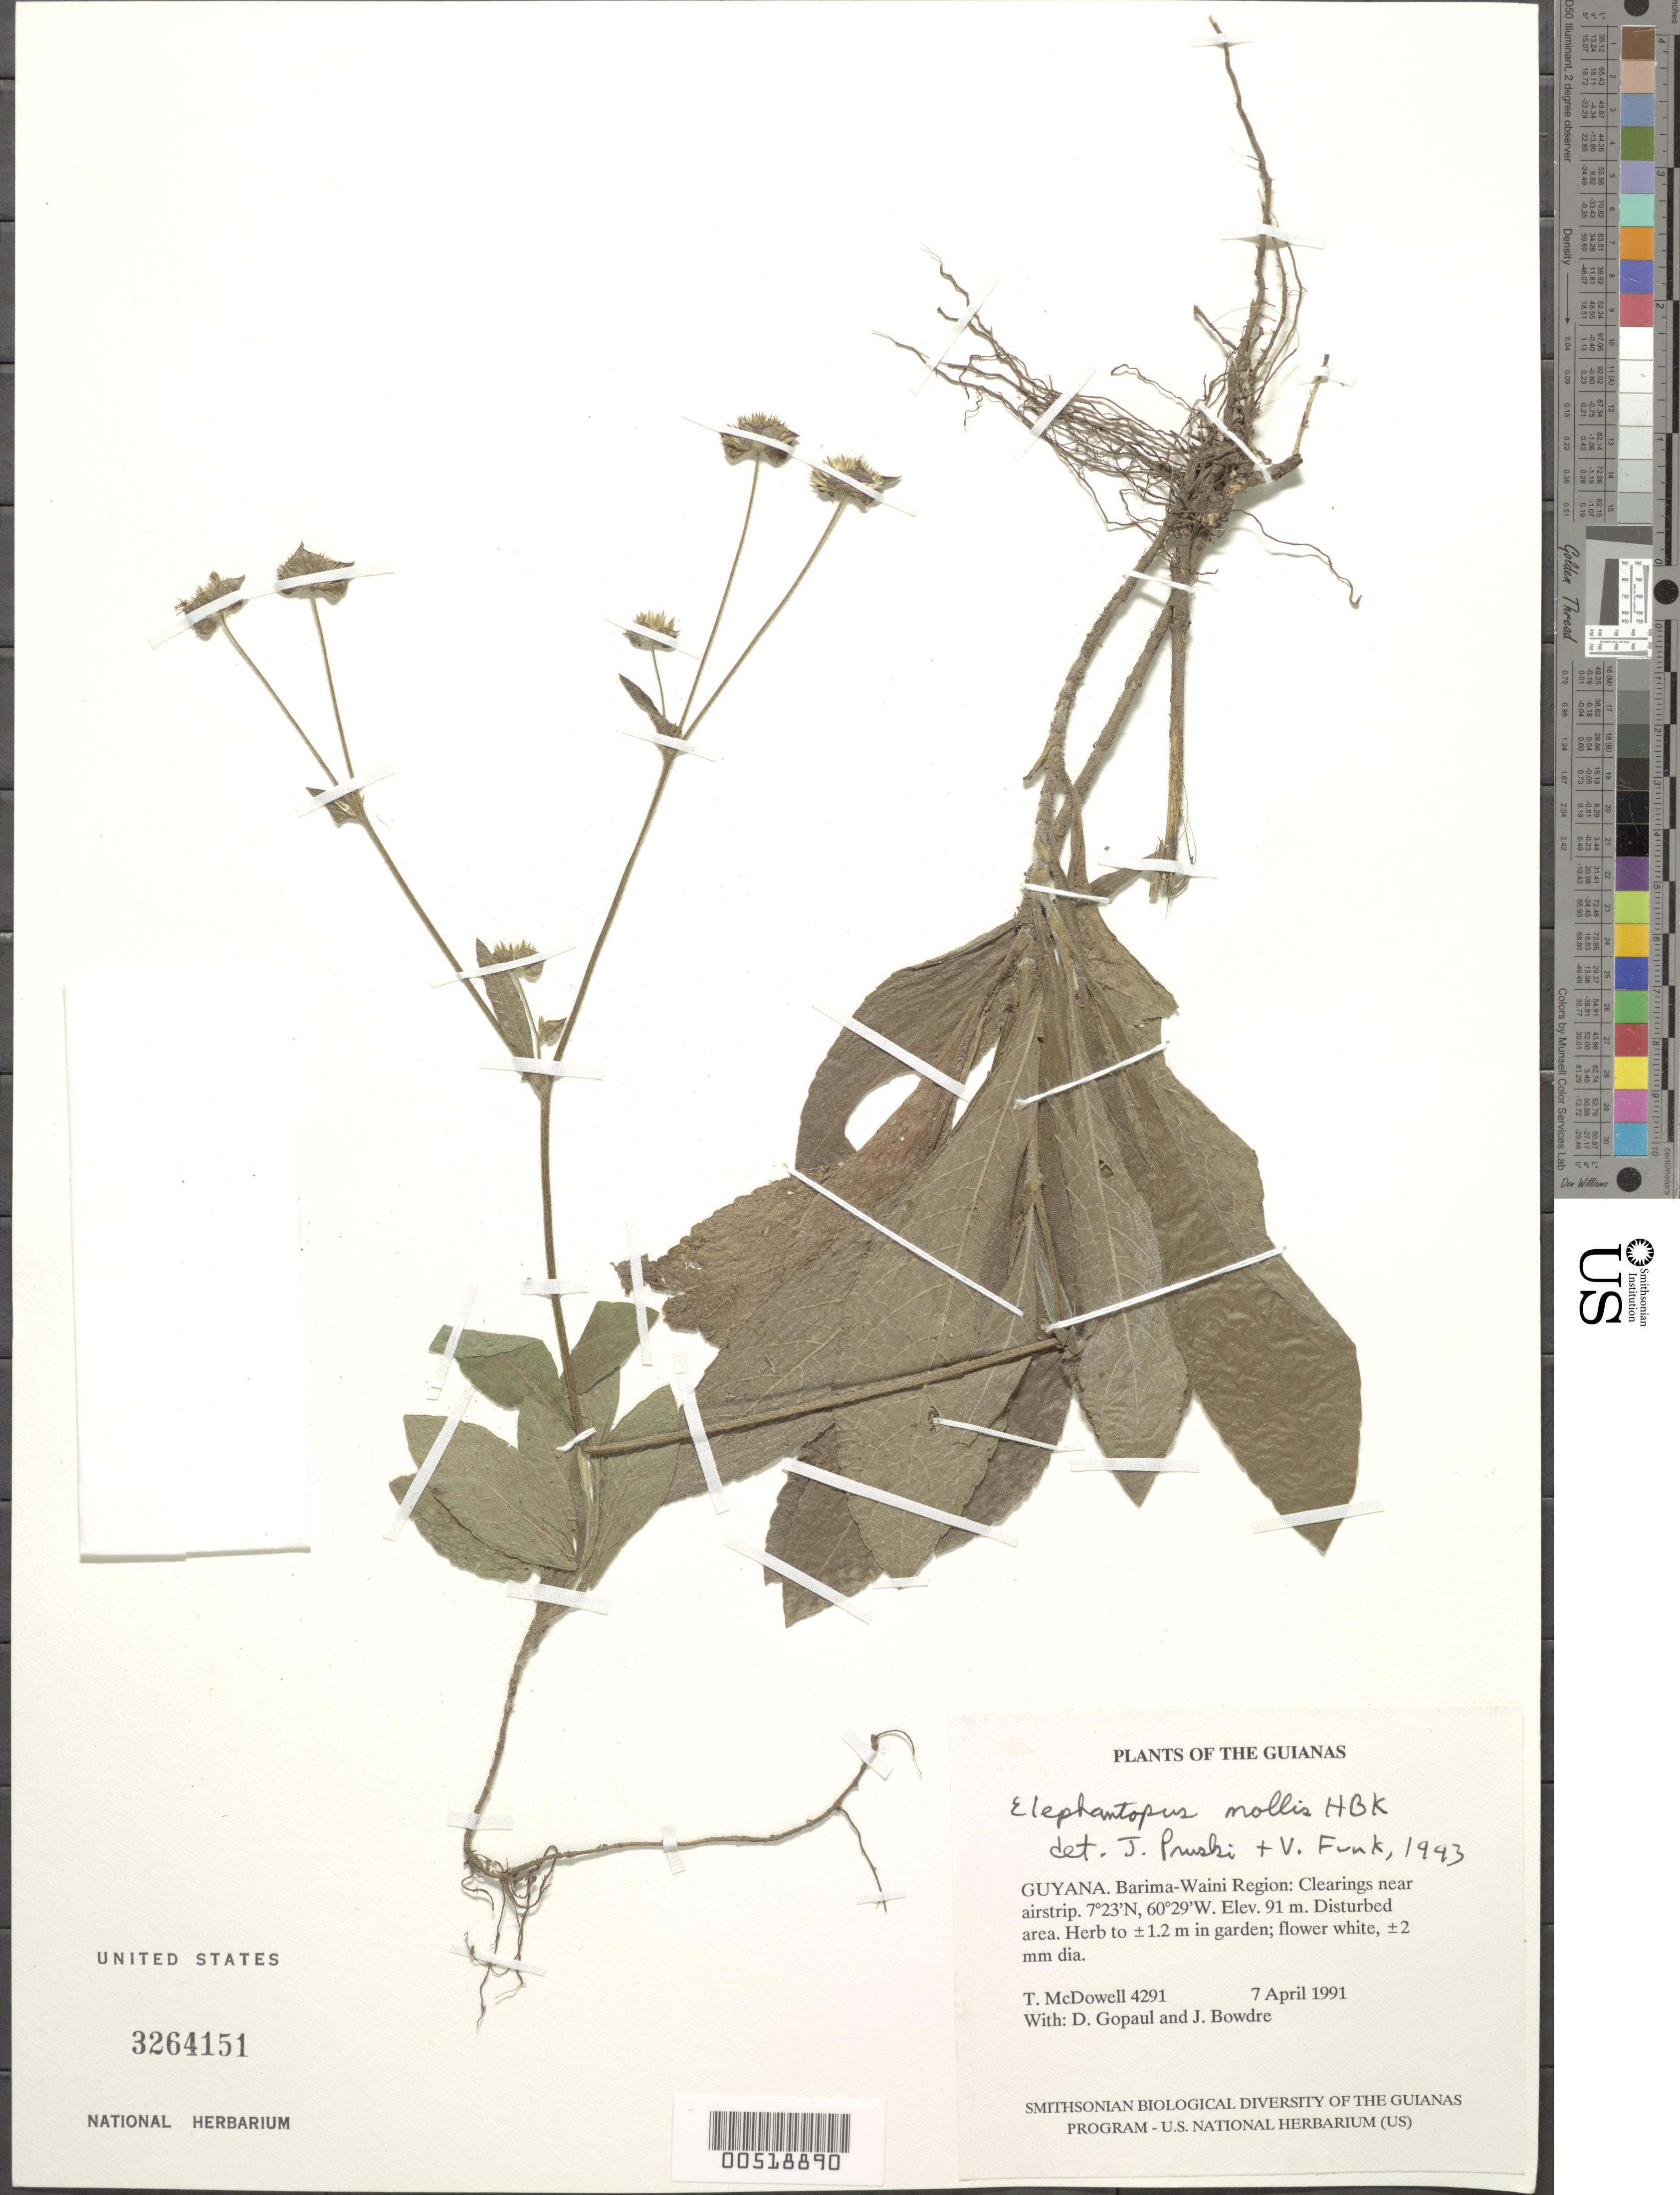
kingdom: Plantae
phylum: Tracheophyta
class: Magnoliopsida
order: Asterales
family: Asteraceae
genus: Elephantopus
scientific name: Elephantopus mollis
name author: Kunth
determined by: Pruski, J. F.; Funk, V. A.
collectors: T. McDowell, D. Gopaul & J. Bowdre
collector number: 4291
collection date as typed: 7 April 1991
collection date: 1991-04-07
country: Guyana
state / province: Barima-Waini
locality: Baramita. Clearings near airstrip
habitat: Disturbed area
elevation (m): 91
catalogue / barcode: US 3264151